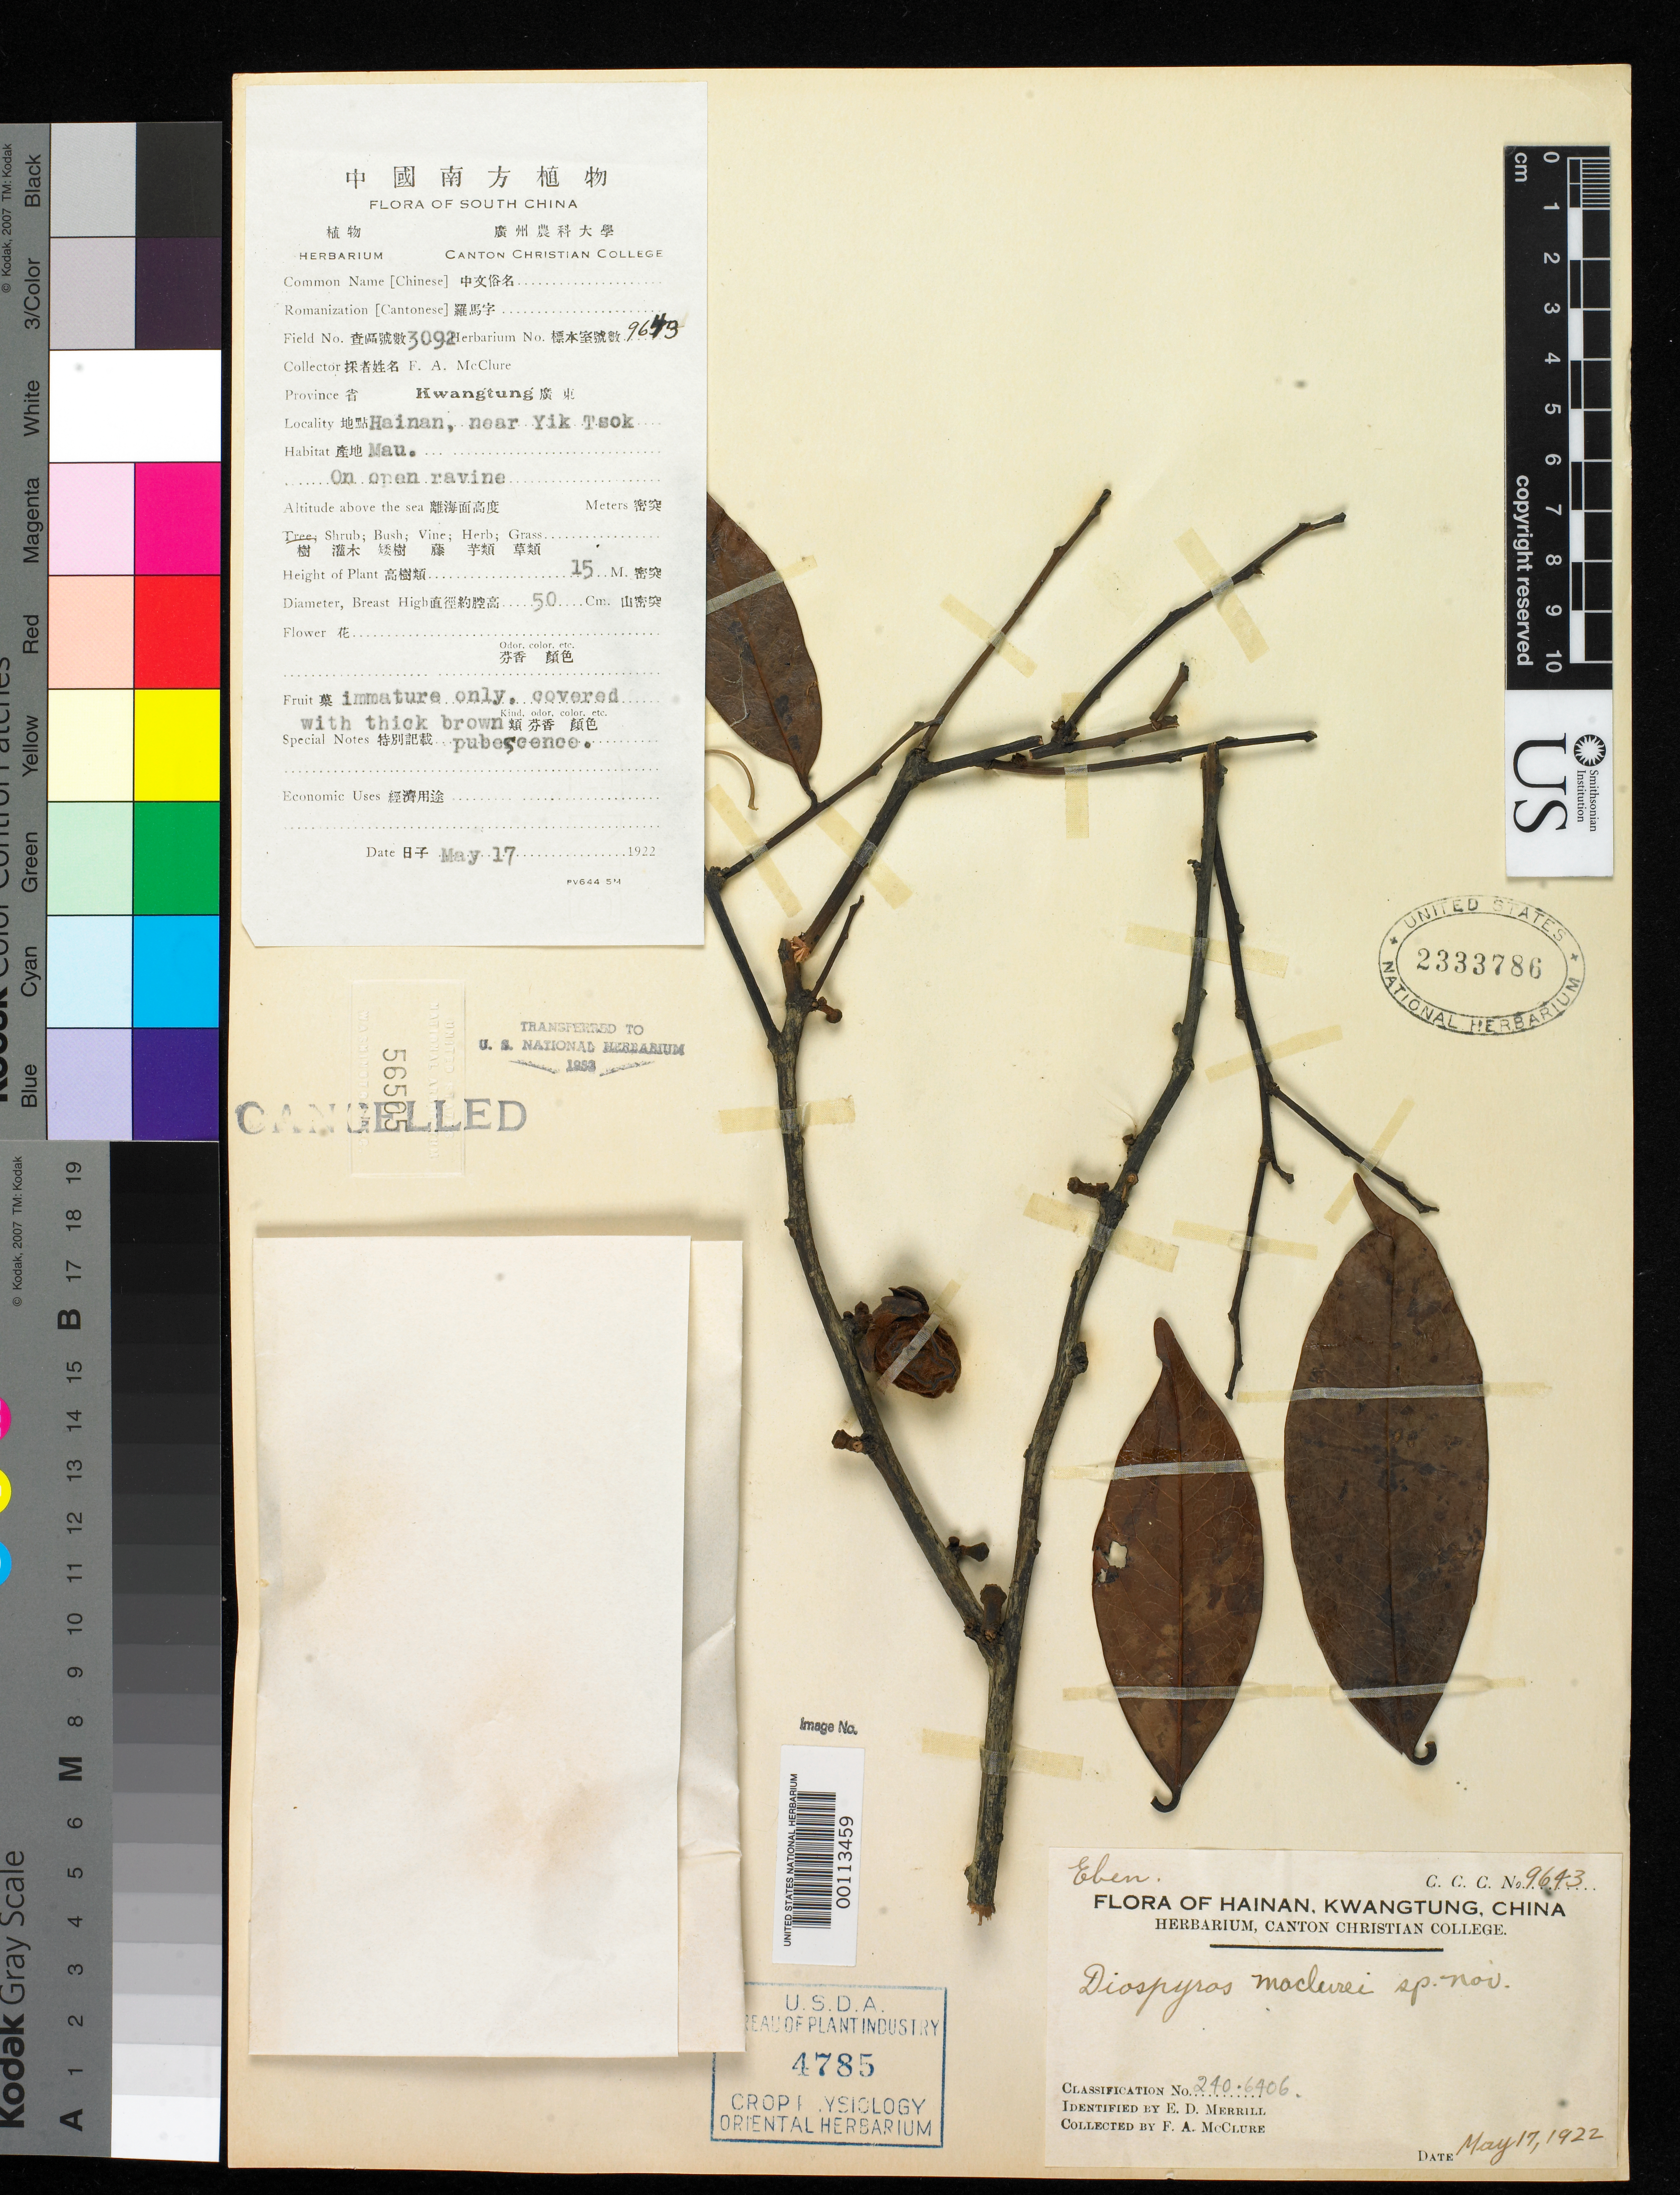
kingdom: Plantae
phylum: Tracheophyta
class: Magnoliopsida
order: Ericales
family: Ebenaceae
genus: Diospyros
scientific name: Diospyros maclurei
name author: Merr.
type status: Isotype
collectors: F. A. McClure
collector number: C.C.C. 9643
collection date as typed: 17 May 1922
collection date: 1922-05-17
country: China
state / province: Guangdong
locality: Near Yik Tsok.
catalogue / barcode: US 2333786